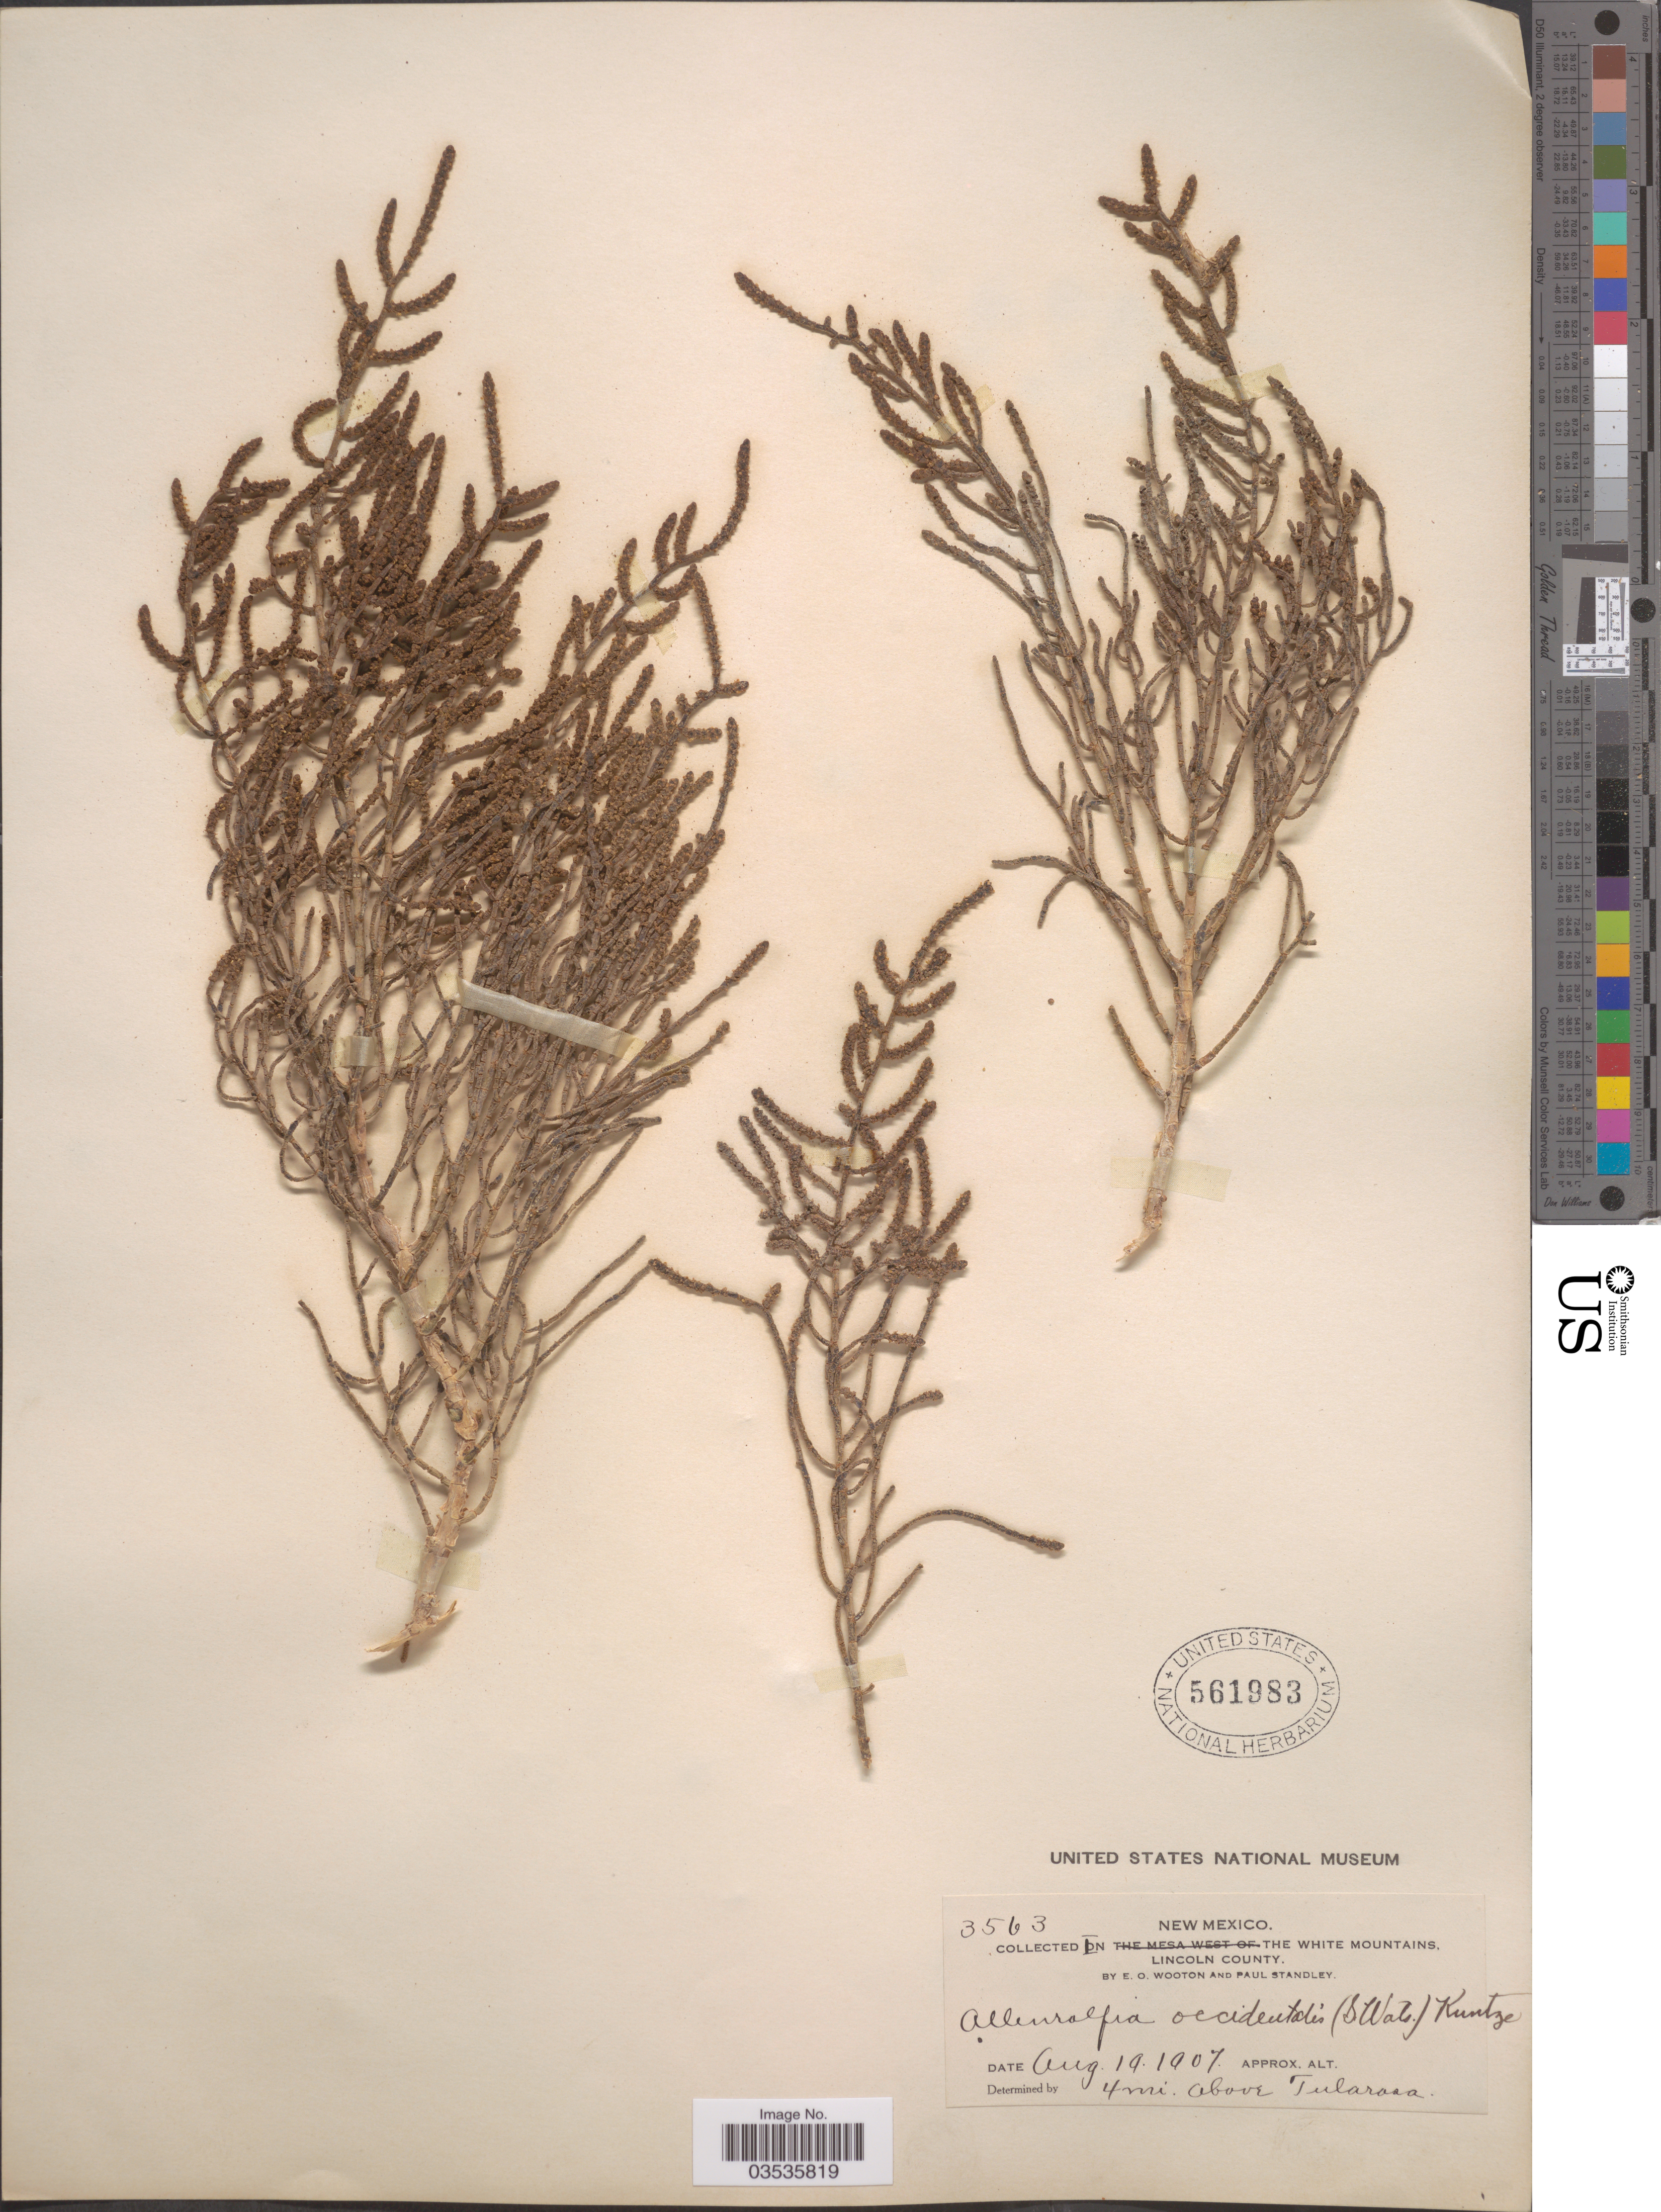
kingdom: Plantae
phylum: Tracheophyta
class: Magnoliopsida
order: Caryophyllales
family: Amaranthaceae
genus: Allenrolfea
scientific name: Allenrolfea occidentalis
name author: (S. Watson) Kuntze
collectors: E. O. Wooton & P. C. Standley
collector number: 3563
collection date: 1907-08-19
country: United States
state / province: New Mexico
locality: In the White Mountains, Lincoln County. 4 mi. above Tularosa.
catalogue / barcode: US 561983